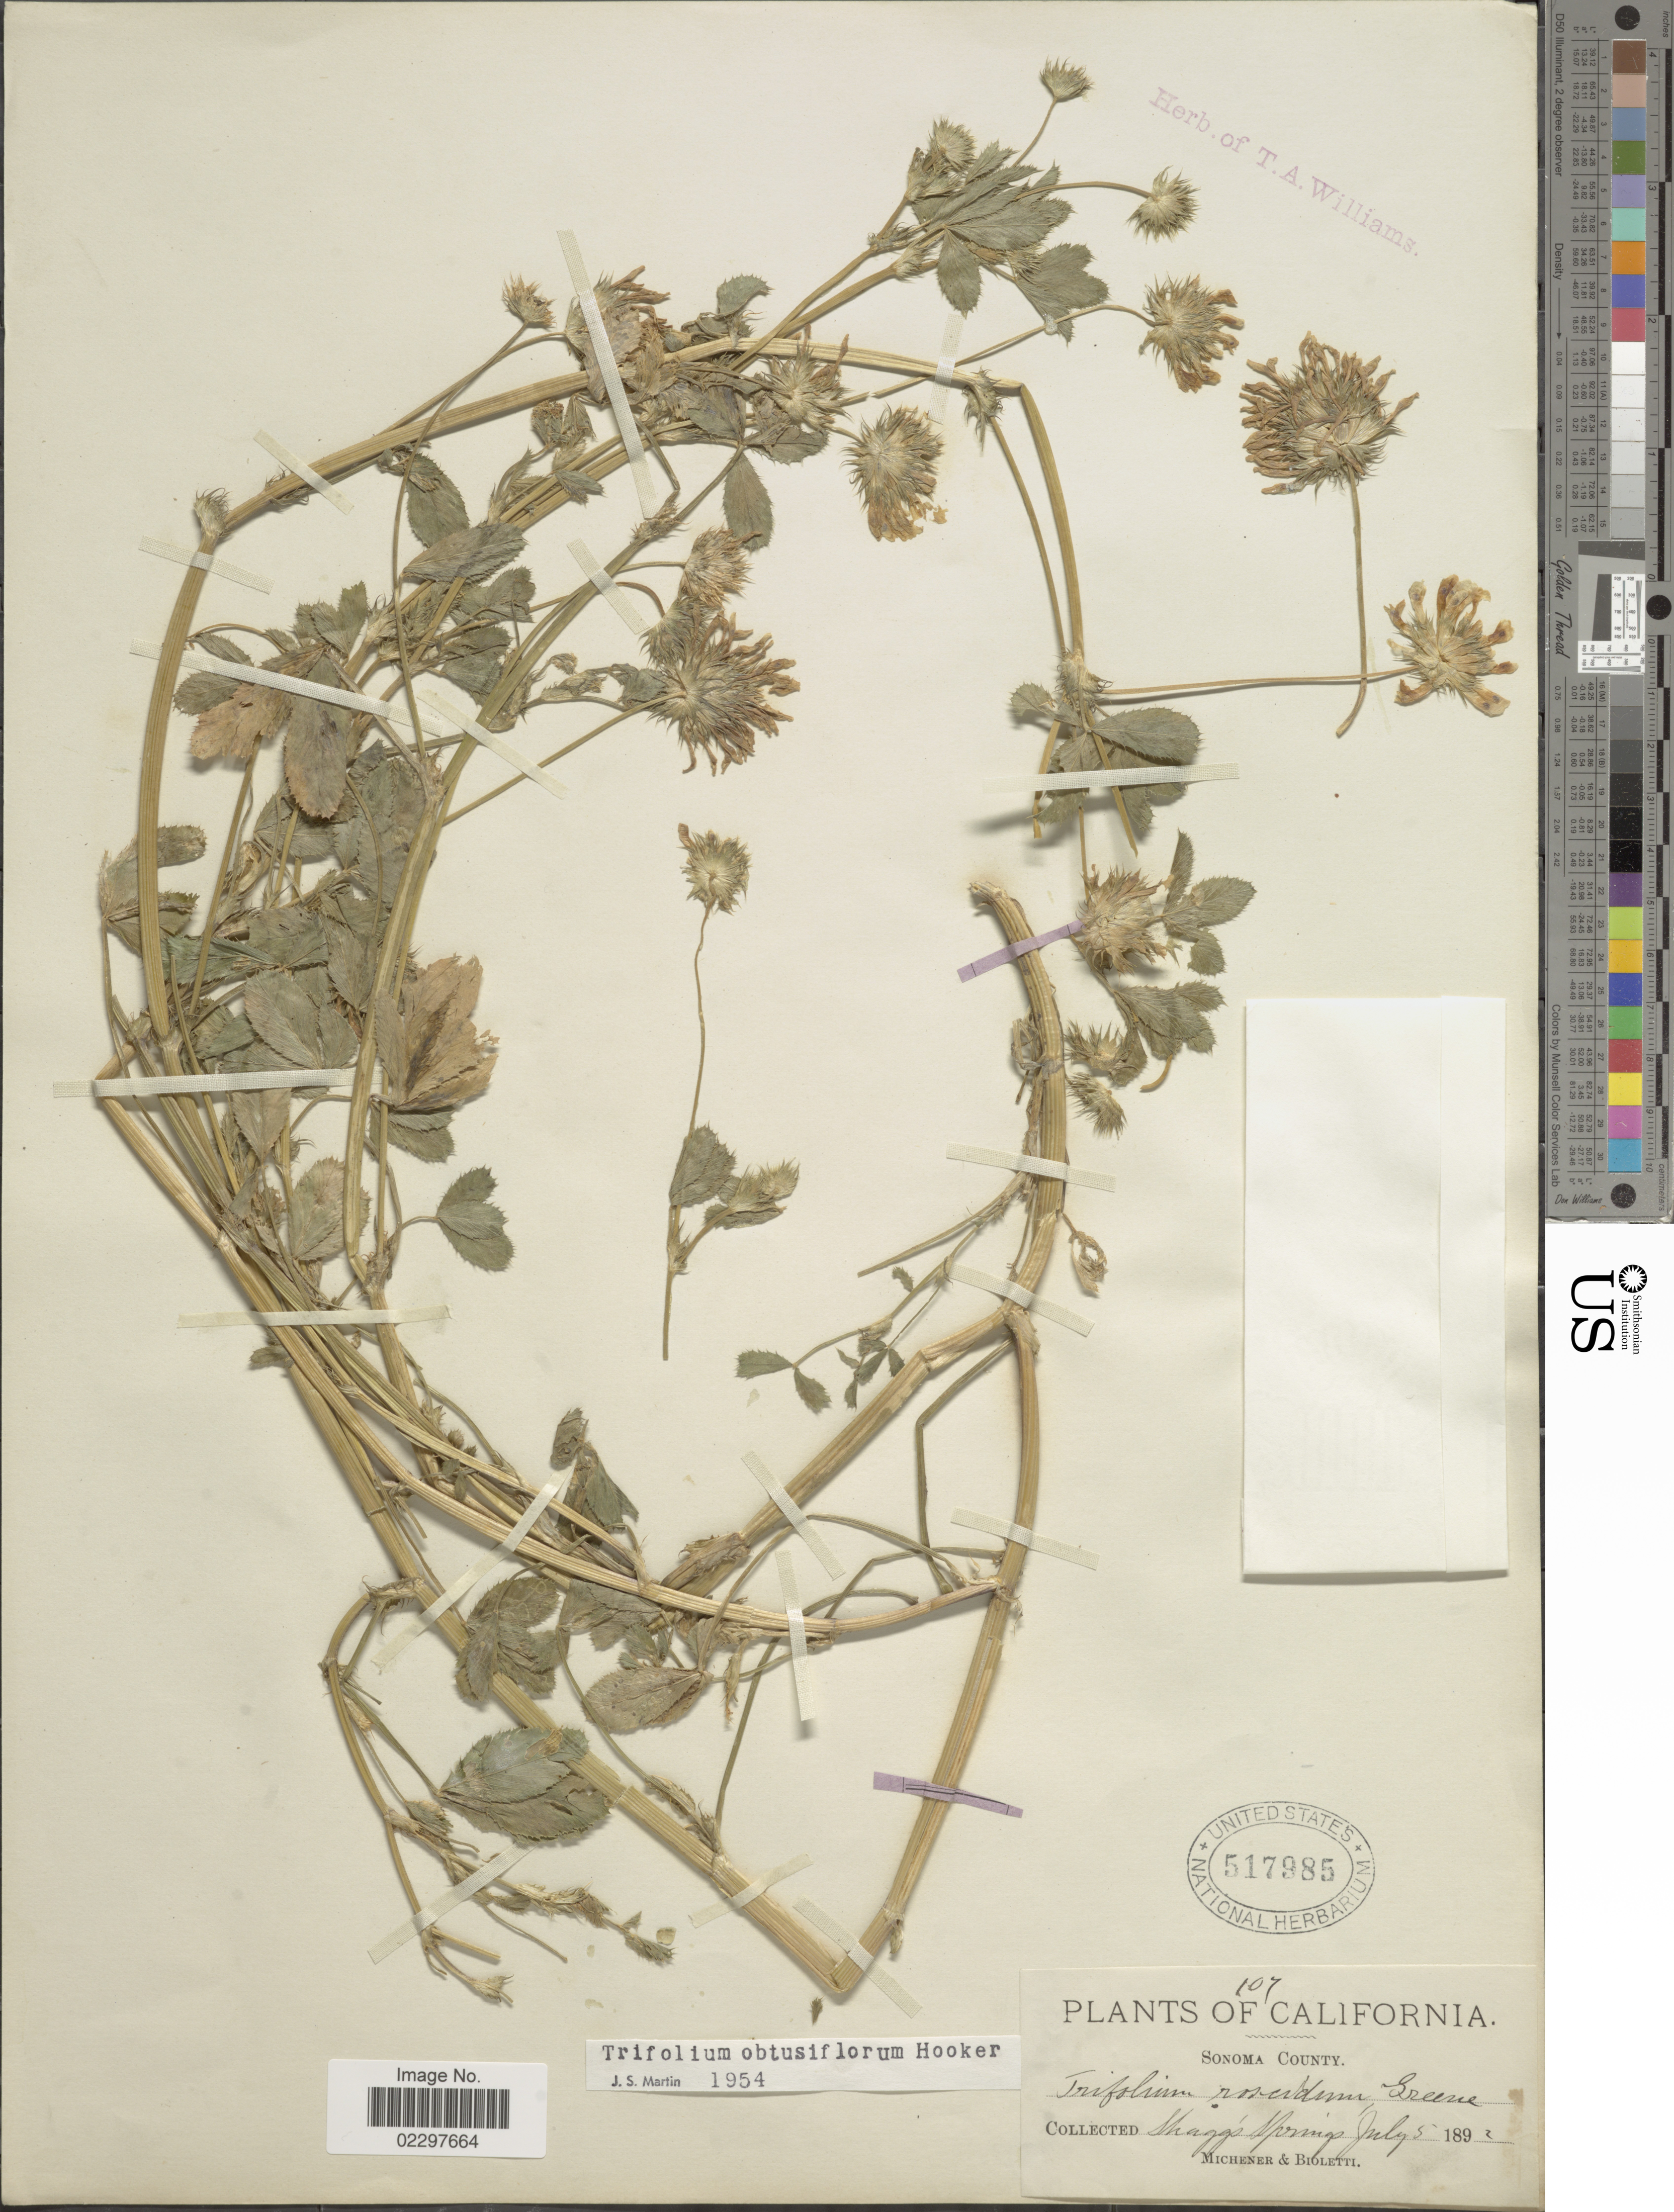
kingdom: Plantae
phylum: Tracheophyta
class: Magnoliopsida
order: Fabales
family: Fabaceae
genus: Trifolium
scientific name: Trifolium obtusiflorum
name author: Hook.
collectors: -. Michener & -- Bioletti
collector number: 107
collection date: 1892-07-05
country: United States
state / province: California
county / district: Sonoma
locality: Sonoma County, Shagg's Springs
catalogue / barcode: US 517985